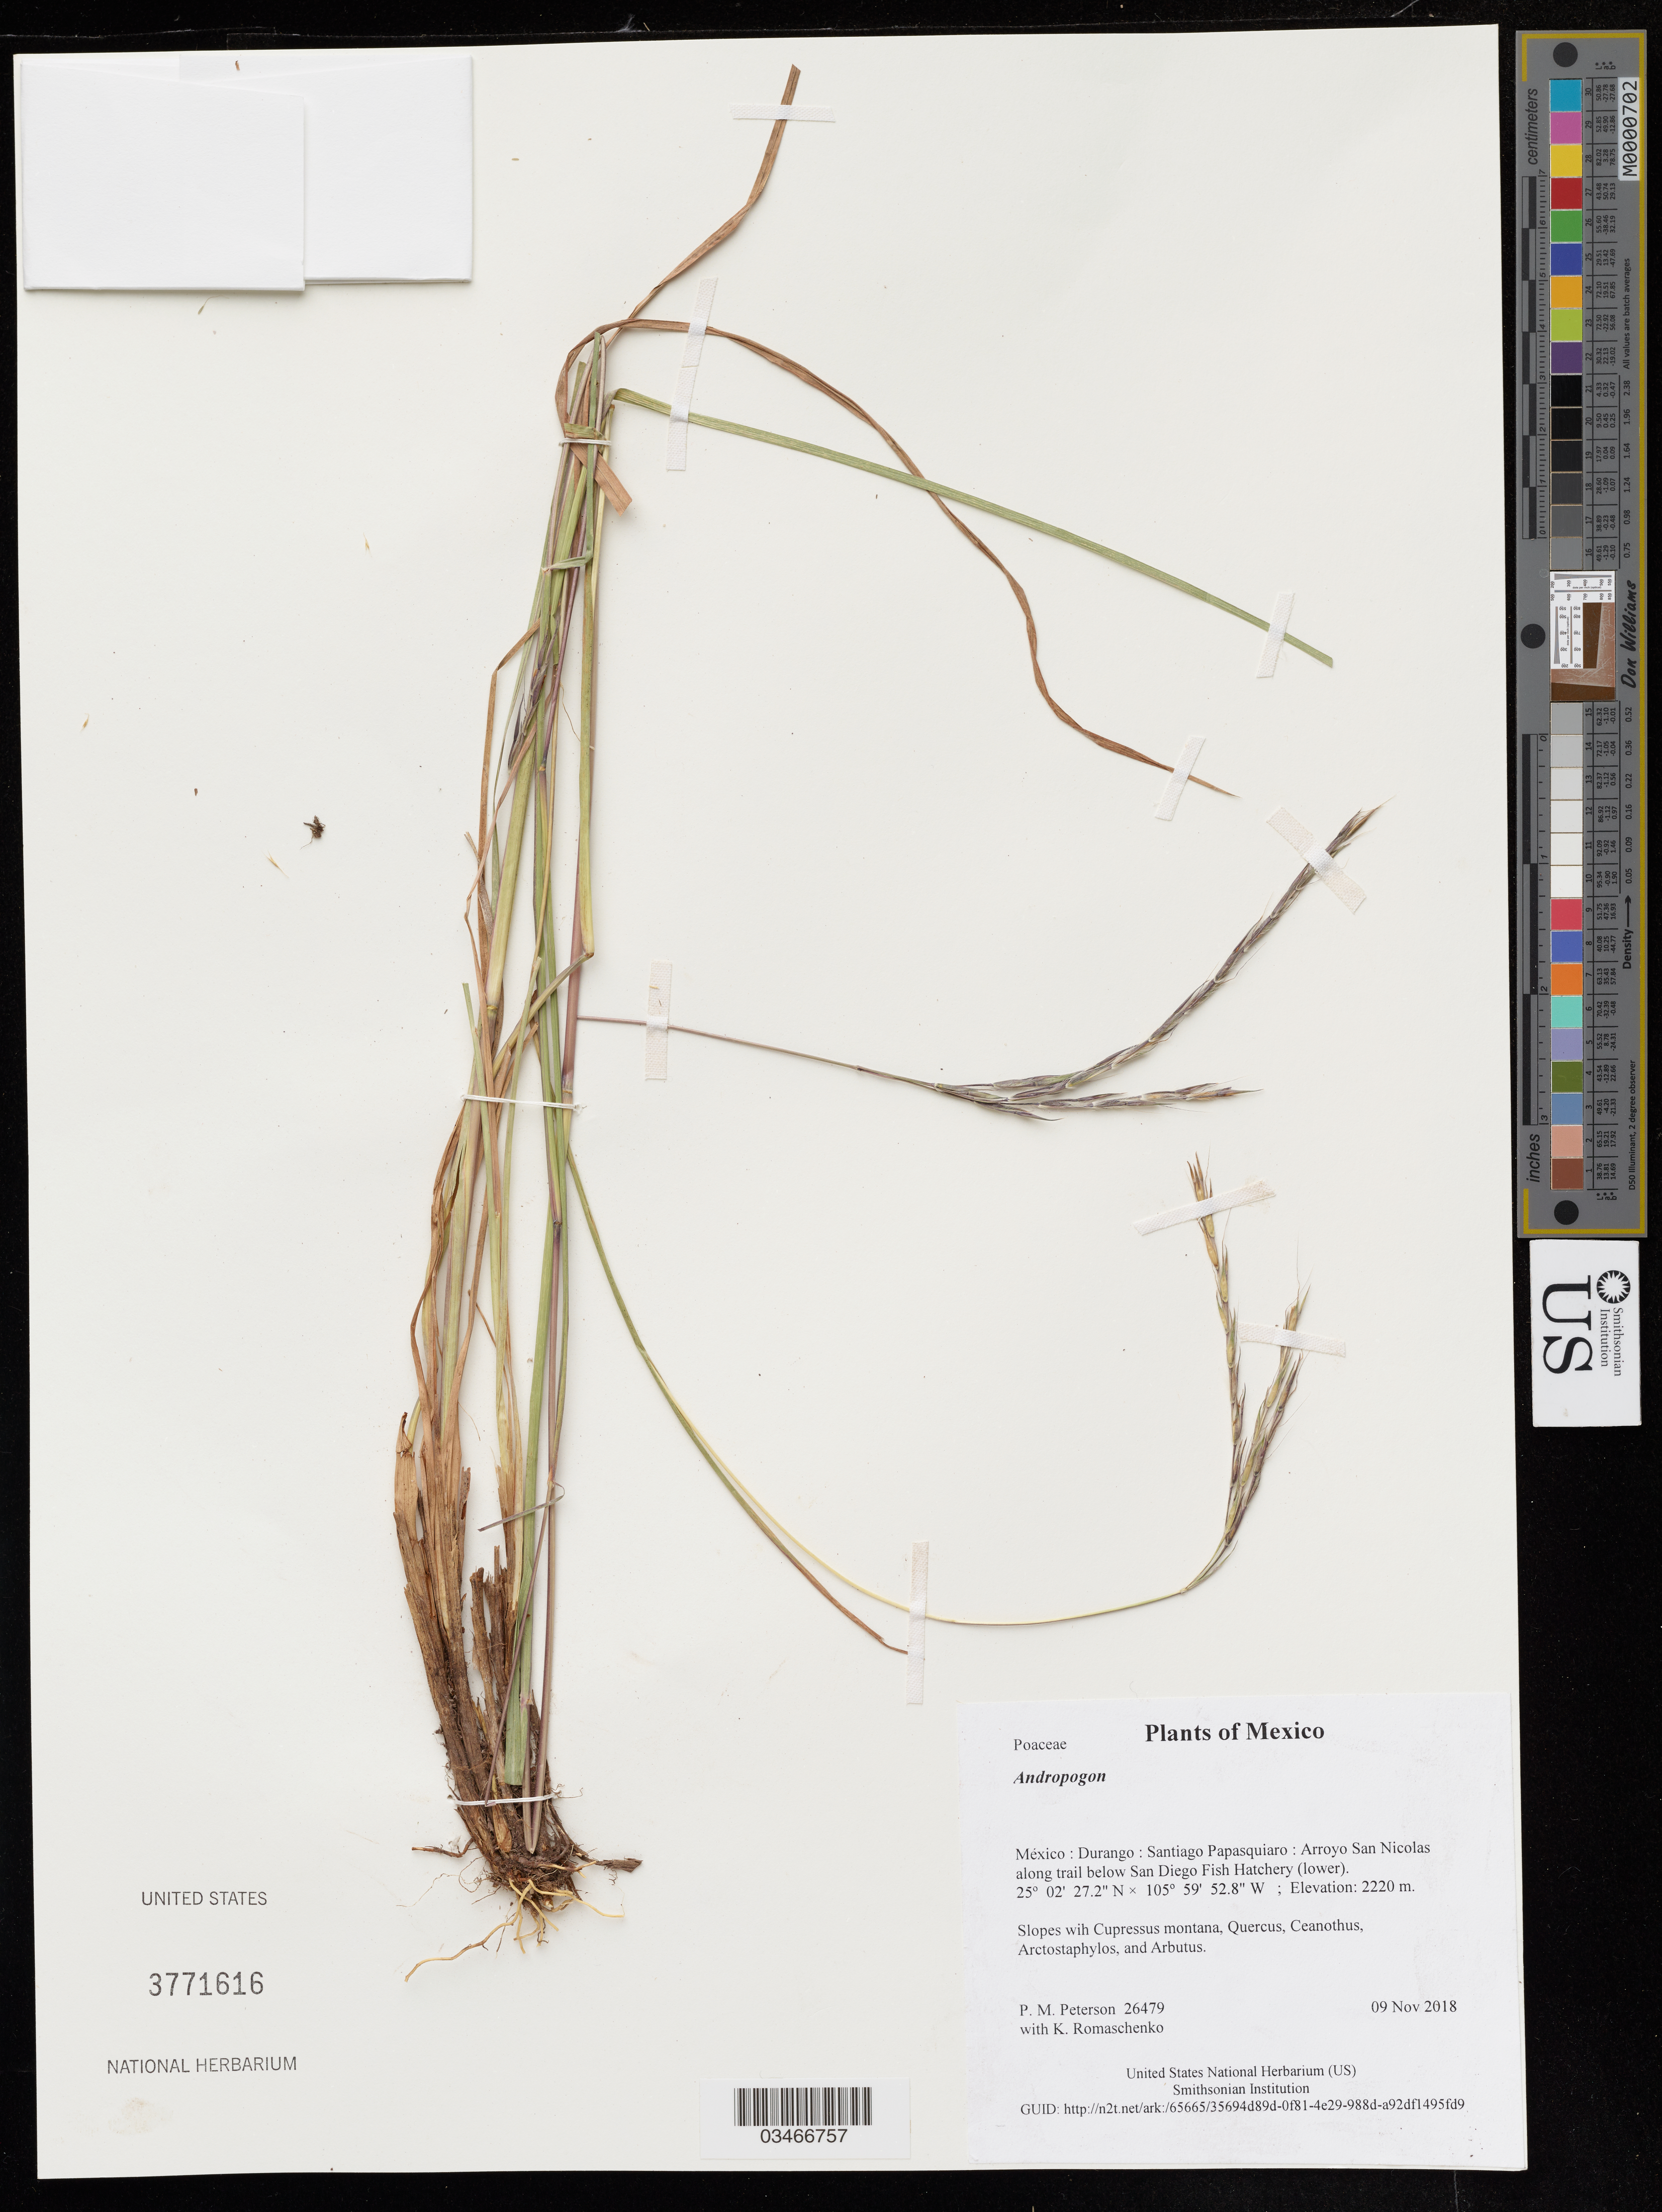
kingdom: Plantae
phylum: Tracheophyta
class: Liliopsida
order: Poales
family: Poaceae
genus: Andropogon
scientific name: Andropogon sp.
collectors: P. M. Peterson & K. Romaschenko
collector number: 26479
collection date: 2018-11-09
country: México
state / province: Durango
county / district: Santiago Papasquiaro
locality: Arroyo San Nicolas along trail below San Diego Fish Hatchery (lower)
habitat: Slopes wih Cupressus montana, Quercus, Ceanothus, Arctostaphylos, and Arbutus.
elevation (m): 2220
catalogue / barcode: US 3771616